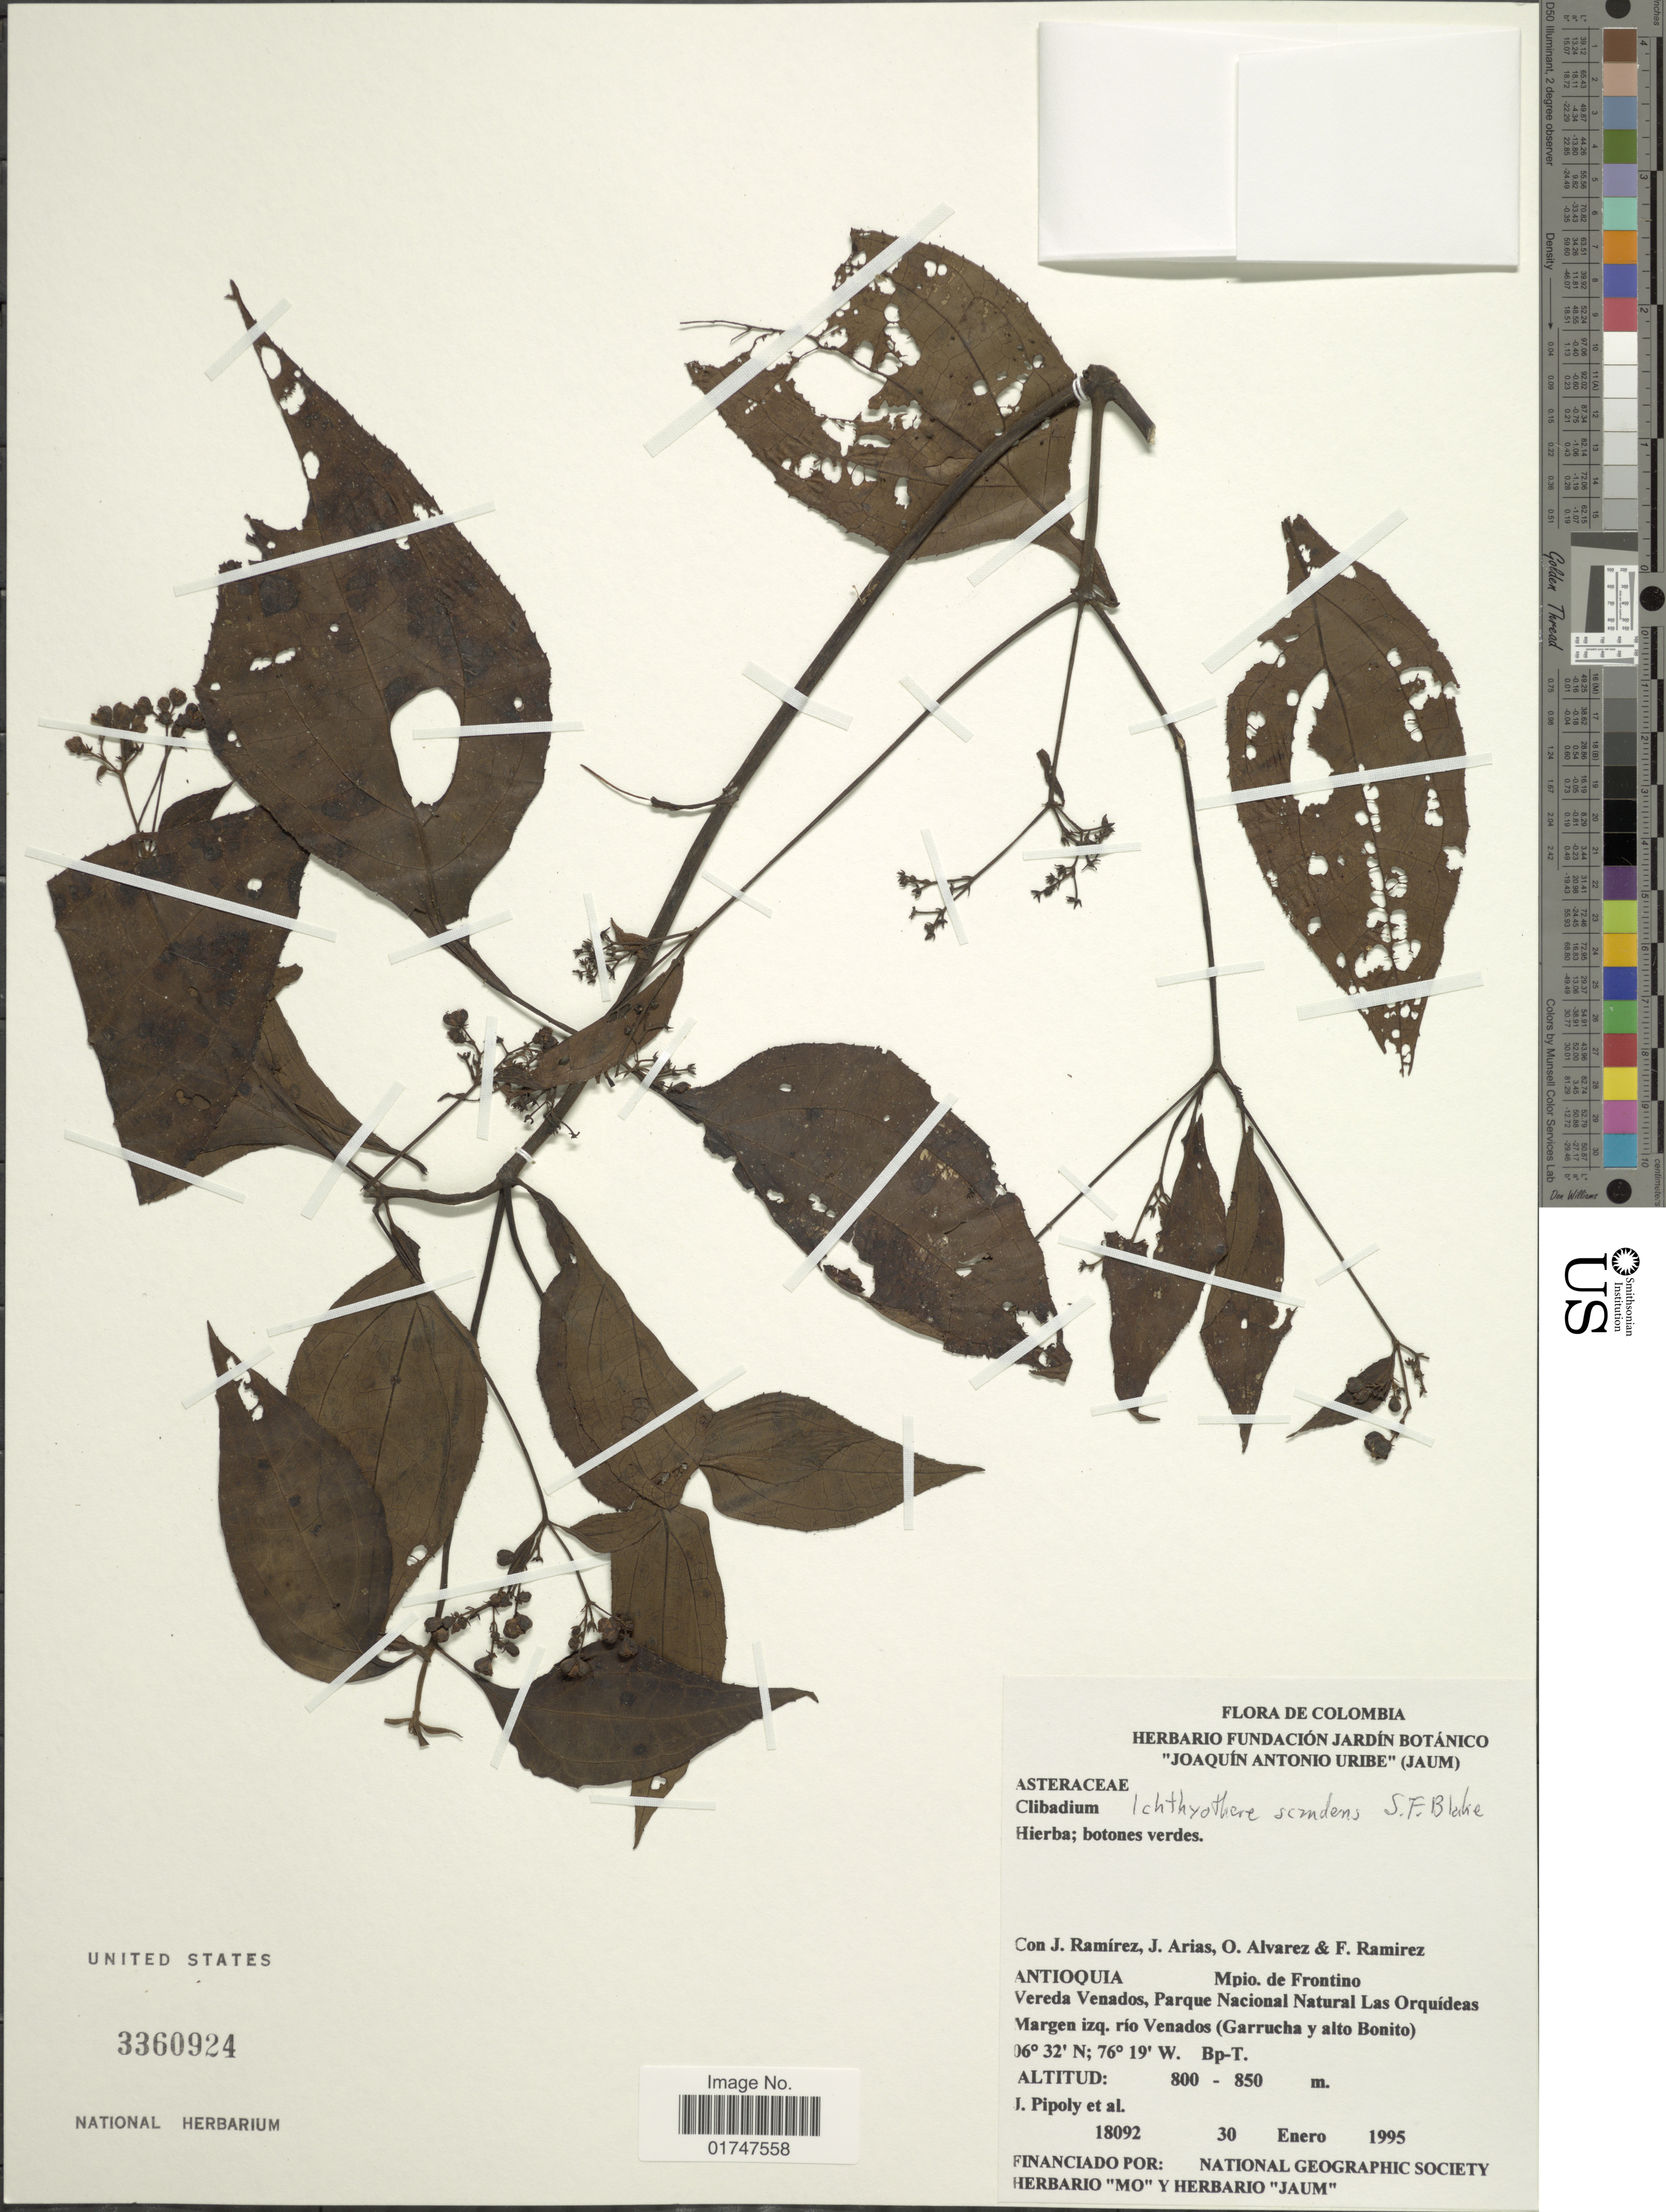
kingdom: Plantae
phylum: Tracheophyta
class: Magnoliopsida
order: Asterales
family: Asteraceae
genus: Ichthyothere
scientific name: Ichthyothere scandens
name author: S.F. Blake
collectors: J. J. Pipoly & et al.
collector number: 18092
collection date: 1995-01-30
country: Colombia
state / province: Antioquia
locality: Antioquia. Mpio. de Frontino. Vereda Venados, Parque Nacional Natural Las Orquídeas. Margen izq. río Venados (Garrucha y alto Bonito)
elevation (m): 800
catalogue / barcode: US 3360924